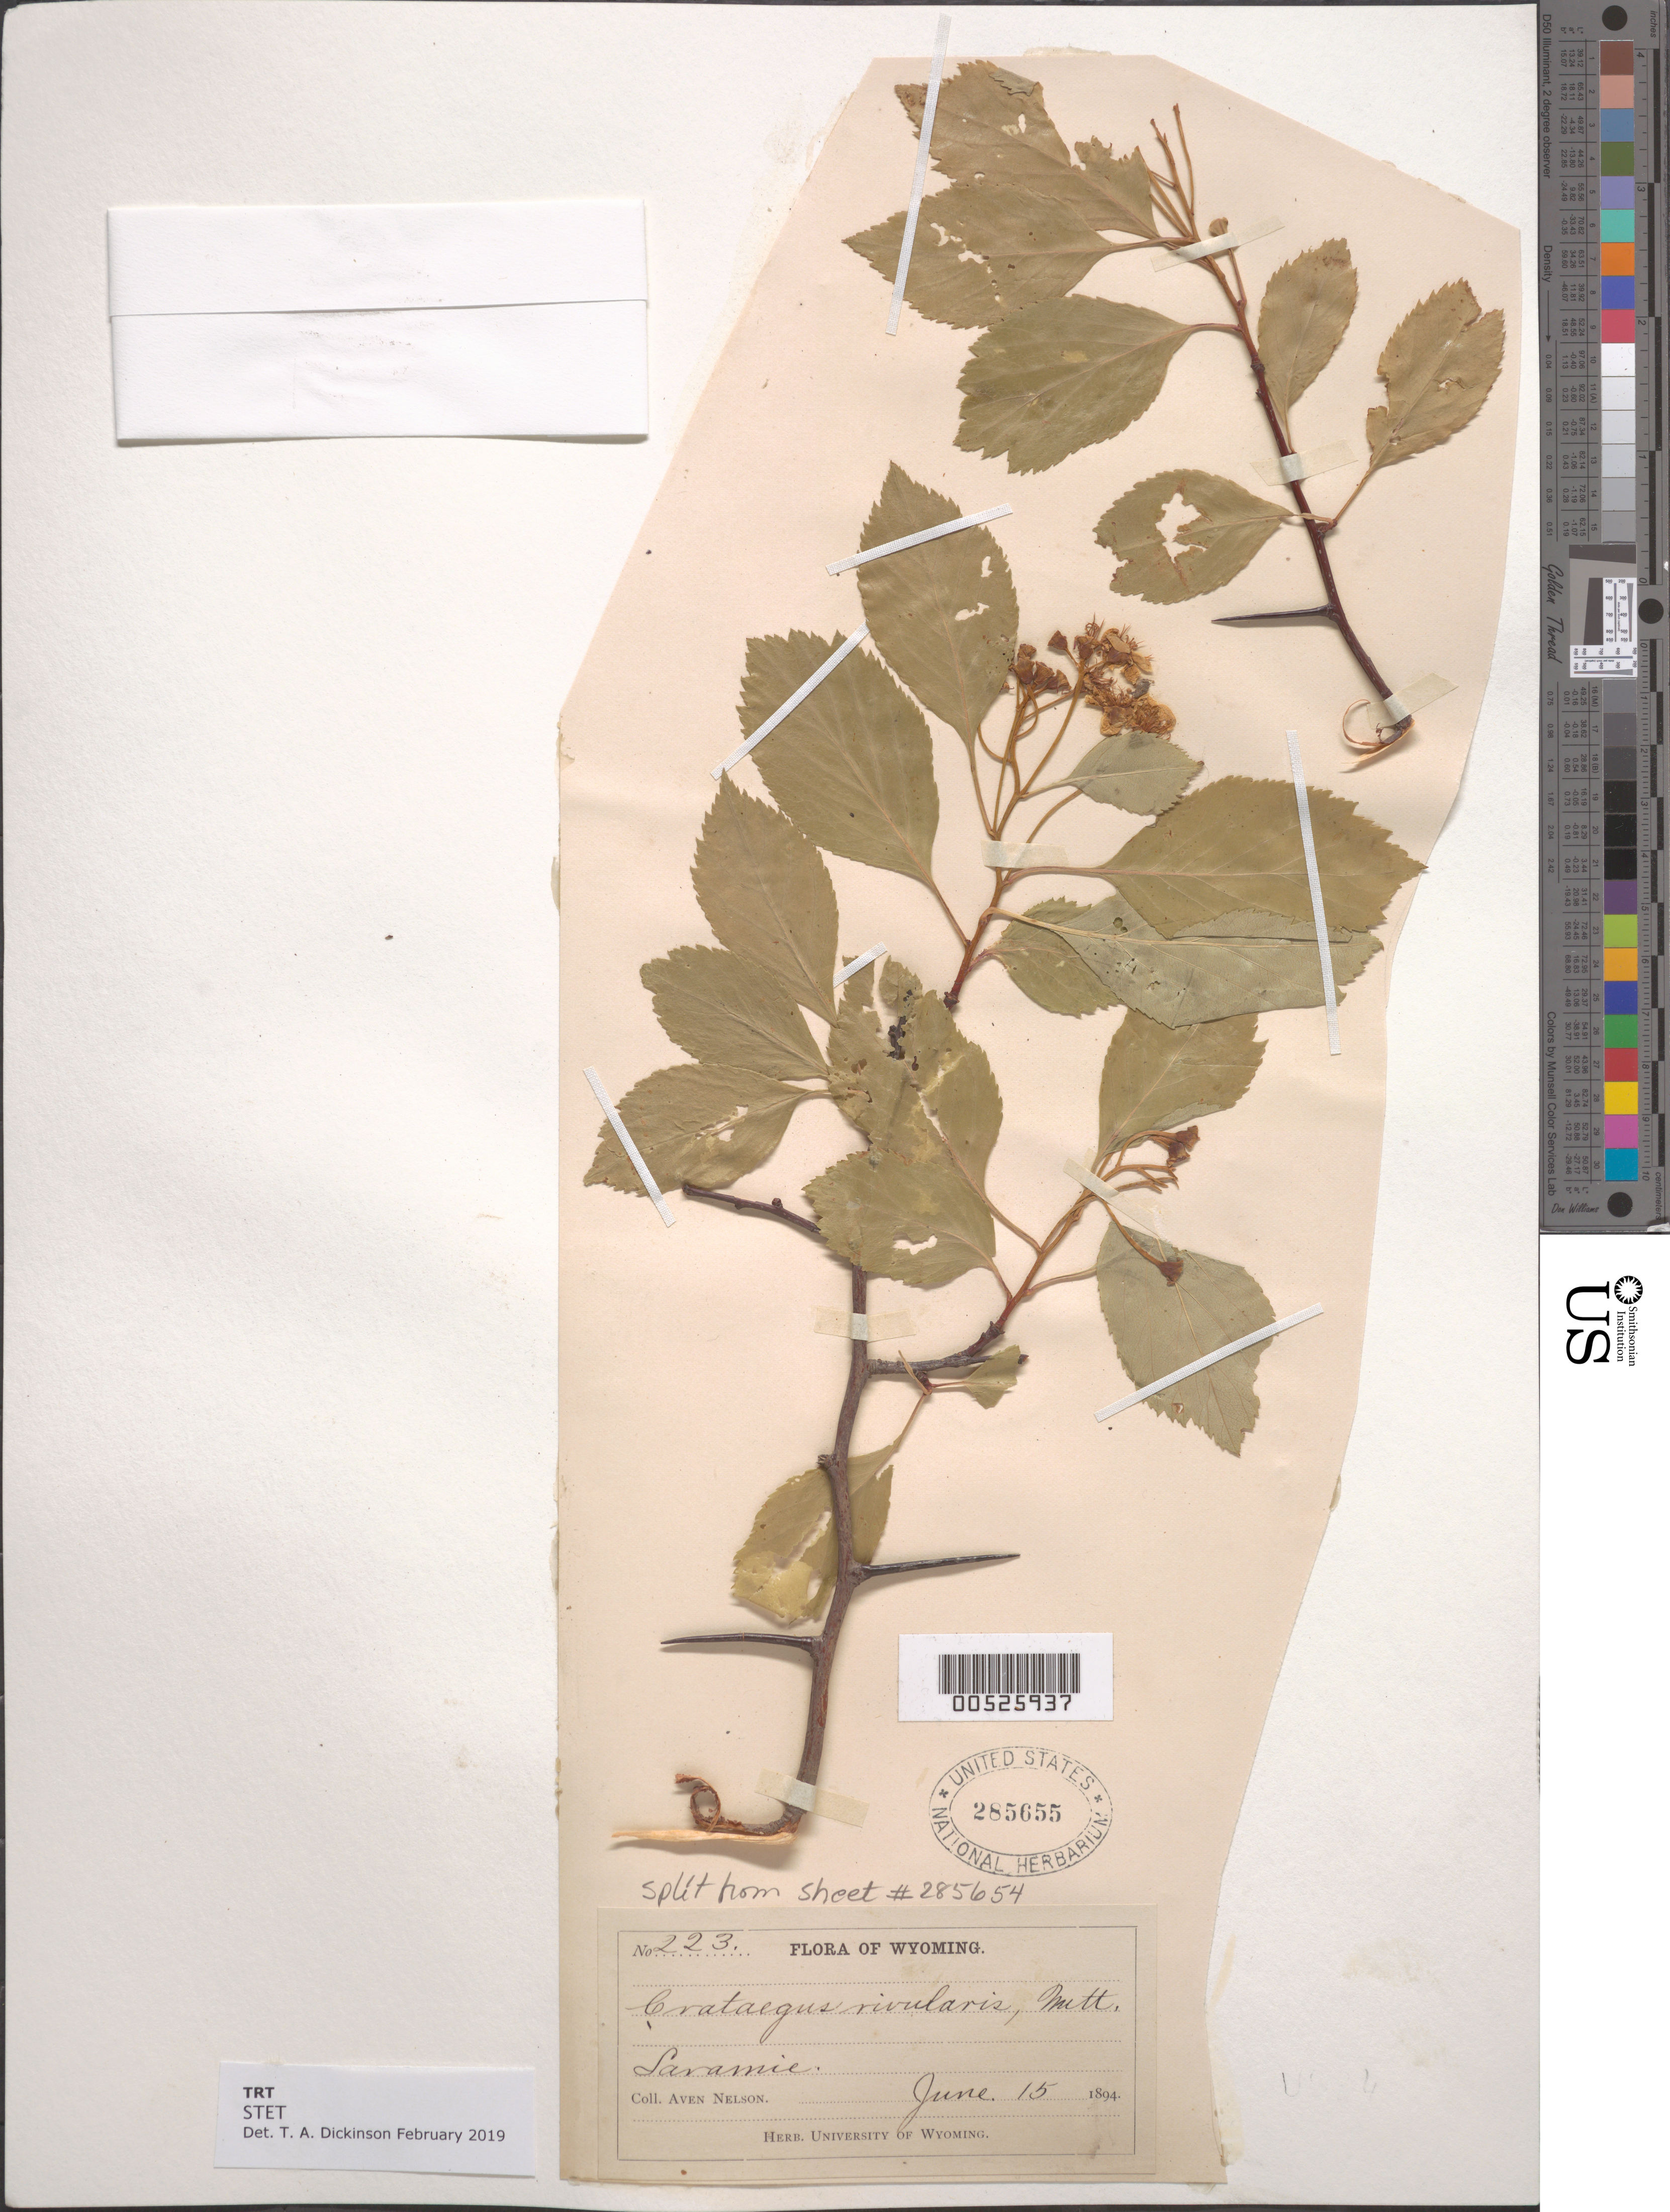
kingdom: Plantae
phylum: Tracheophyta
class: Magnoliopsida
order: Rosales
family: Rosaceae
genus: Crataegus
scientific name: Crataegus rivularis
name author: Nutt.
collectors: A. Nelson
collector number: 223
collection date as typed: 15 Jun 1894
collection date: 1894-06-15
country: United States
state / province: Wyoming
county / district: Albany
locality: Laramie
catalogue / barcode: US 285655